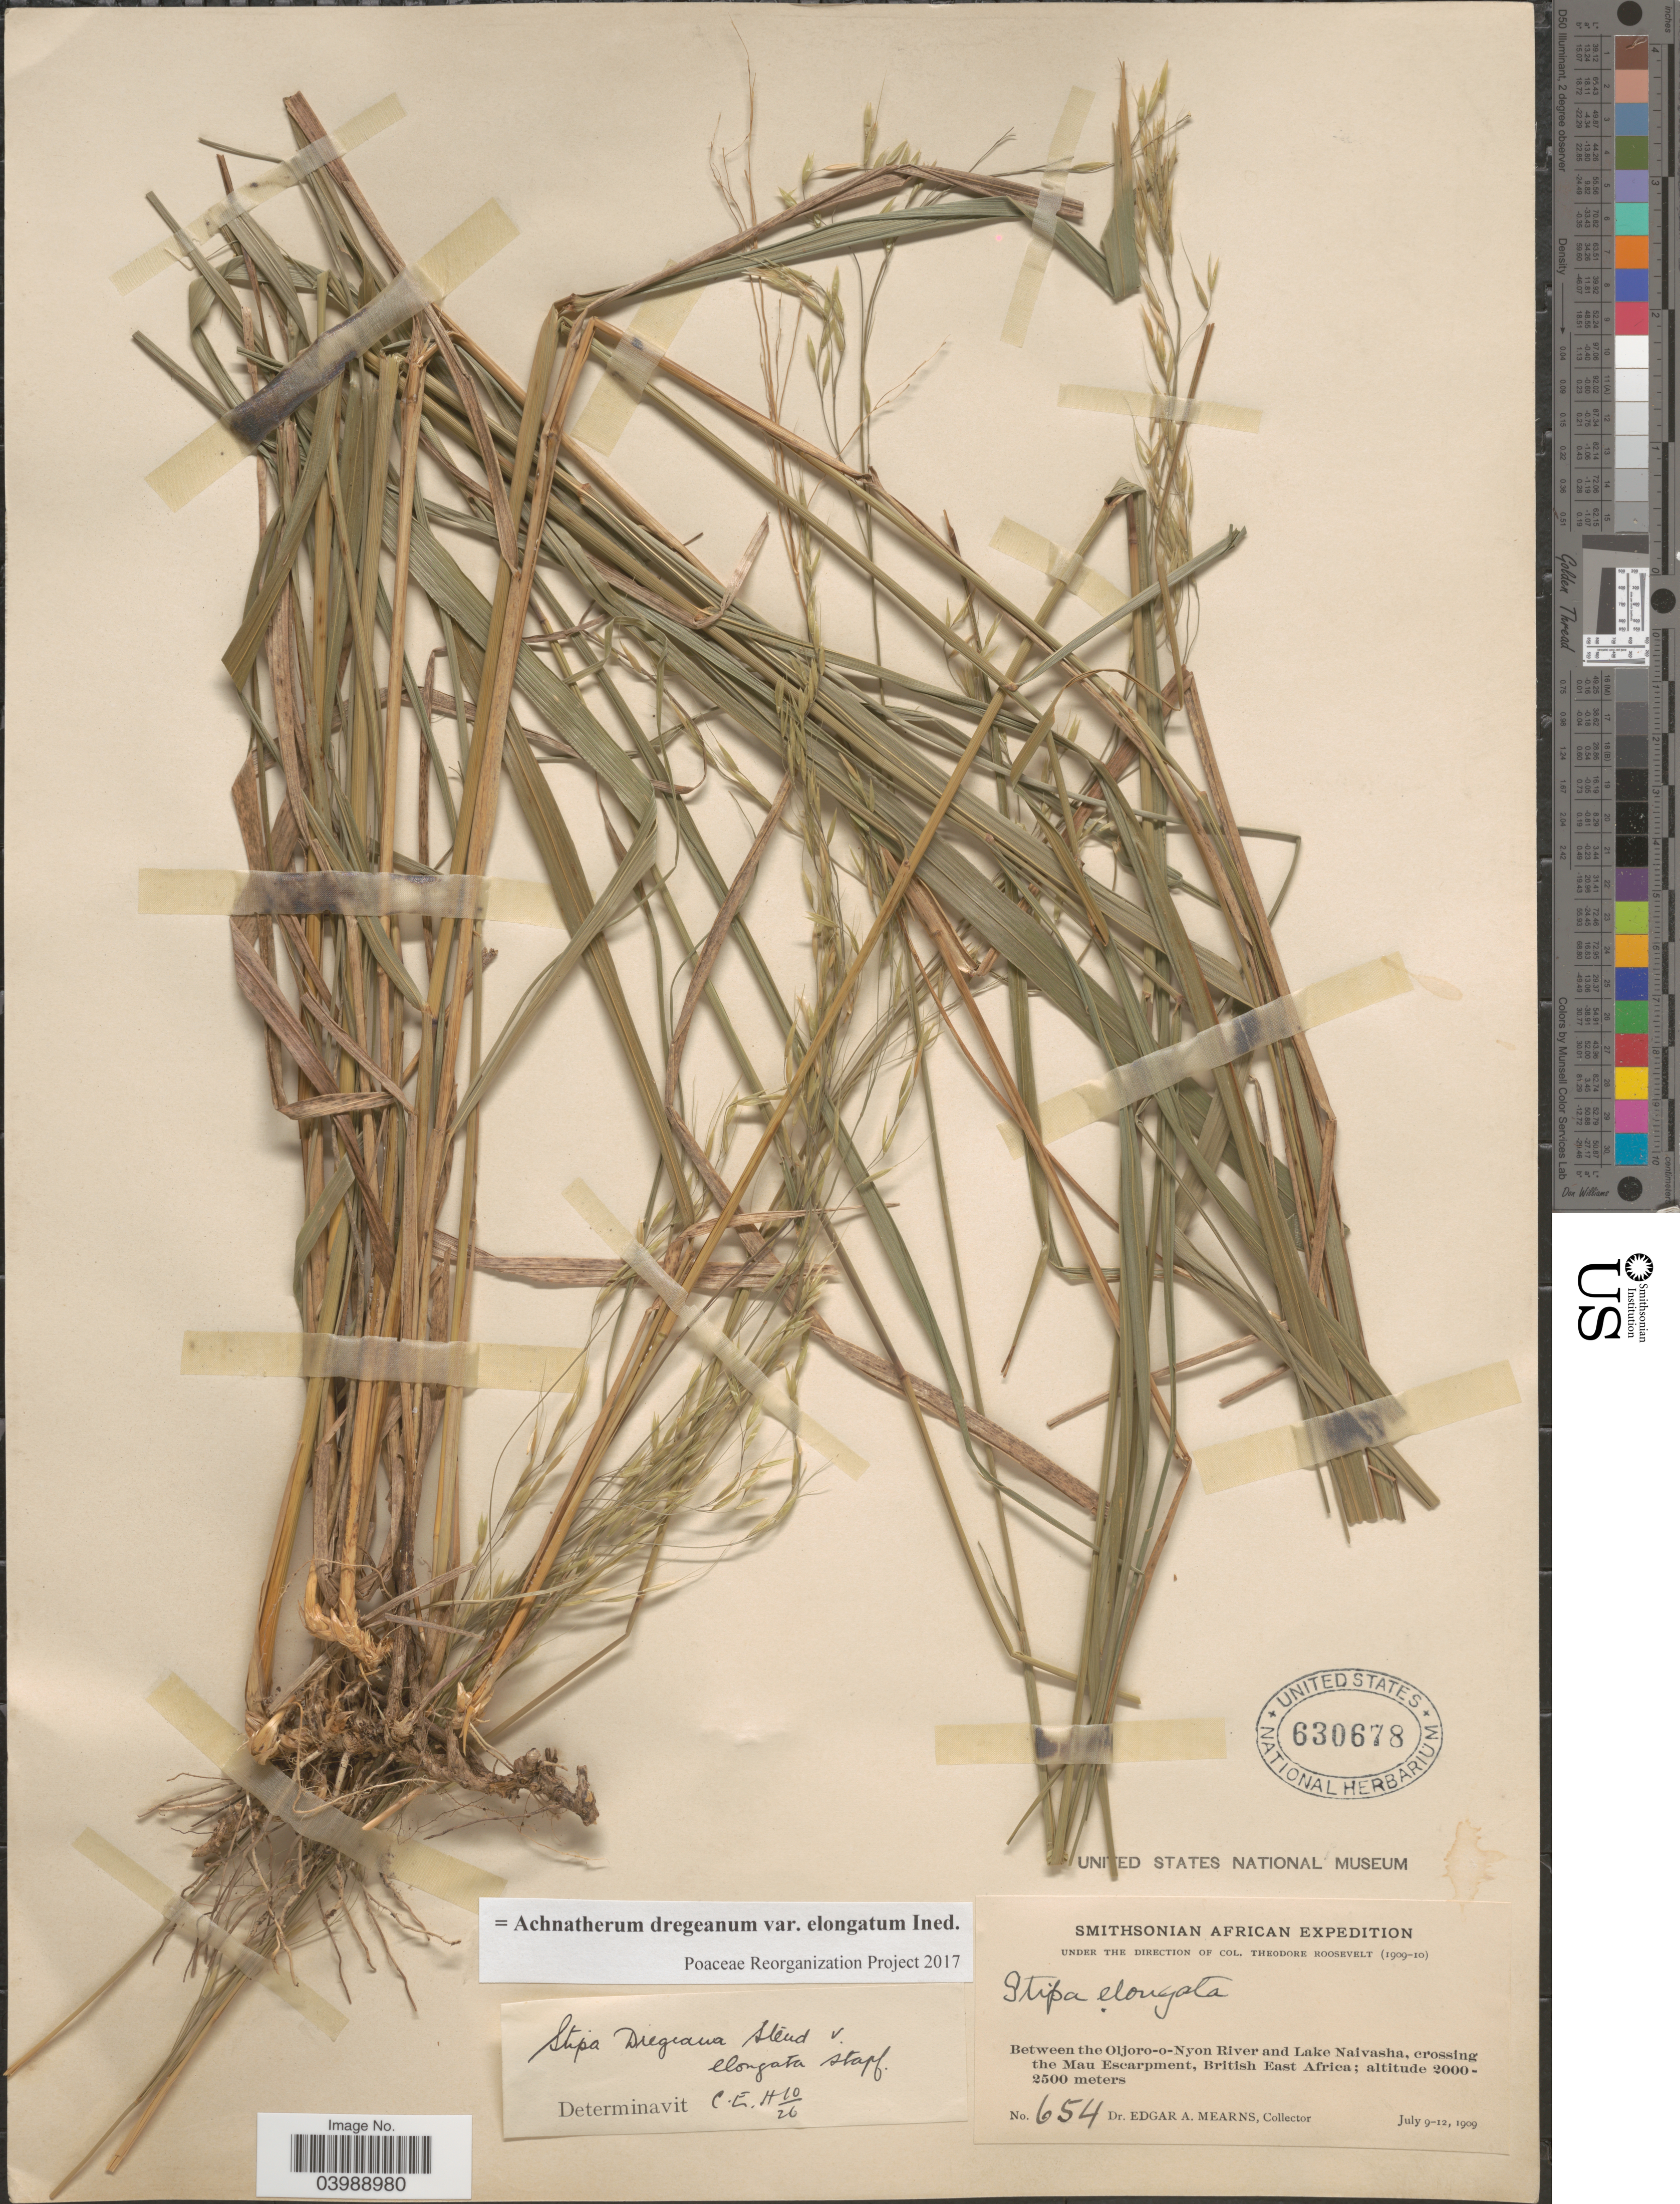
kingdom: Plantae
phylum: Tracheophyta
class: Liliopsida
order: Poales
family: Poaceae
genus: Achnatherum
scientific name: Achnatherum dregeanum var. elongatum ined.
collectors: E. A. Mearns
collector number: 654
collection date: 1909-07-09/1909-07-12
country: Kenya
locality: Between the Oljoro-o-Nyon River and Lake Naivasha, crossing the Mau Escarpment, British East Africa.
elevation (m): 2000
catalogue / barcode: US 630678